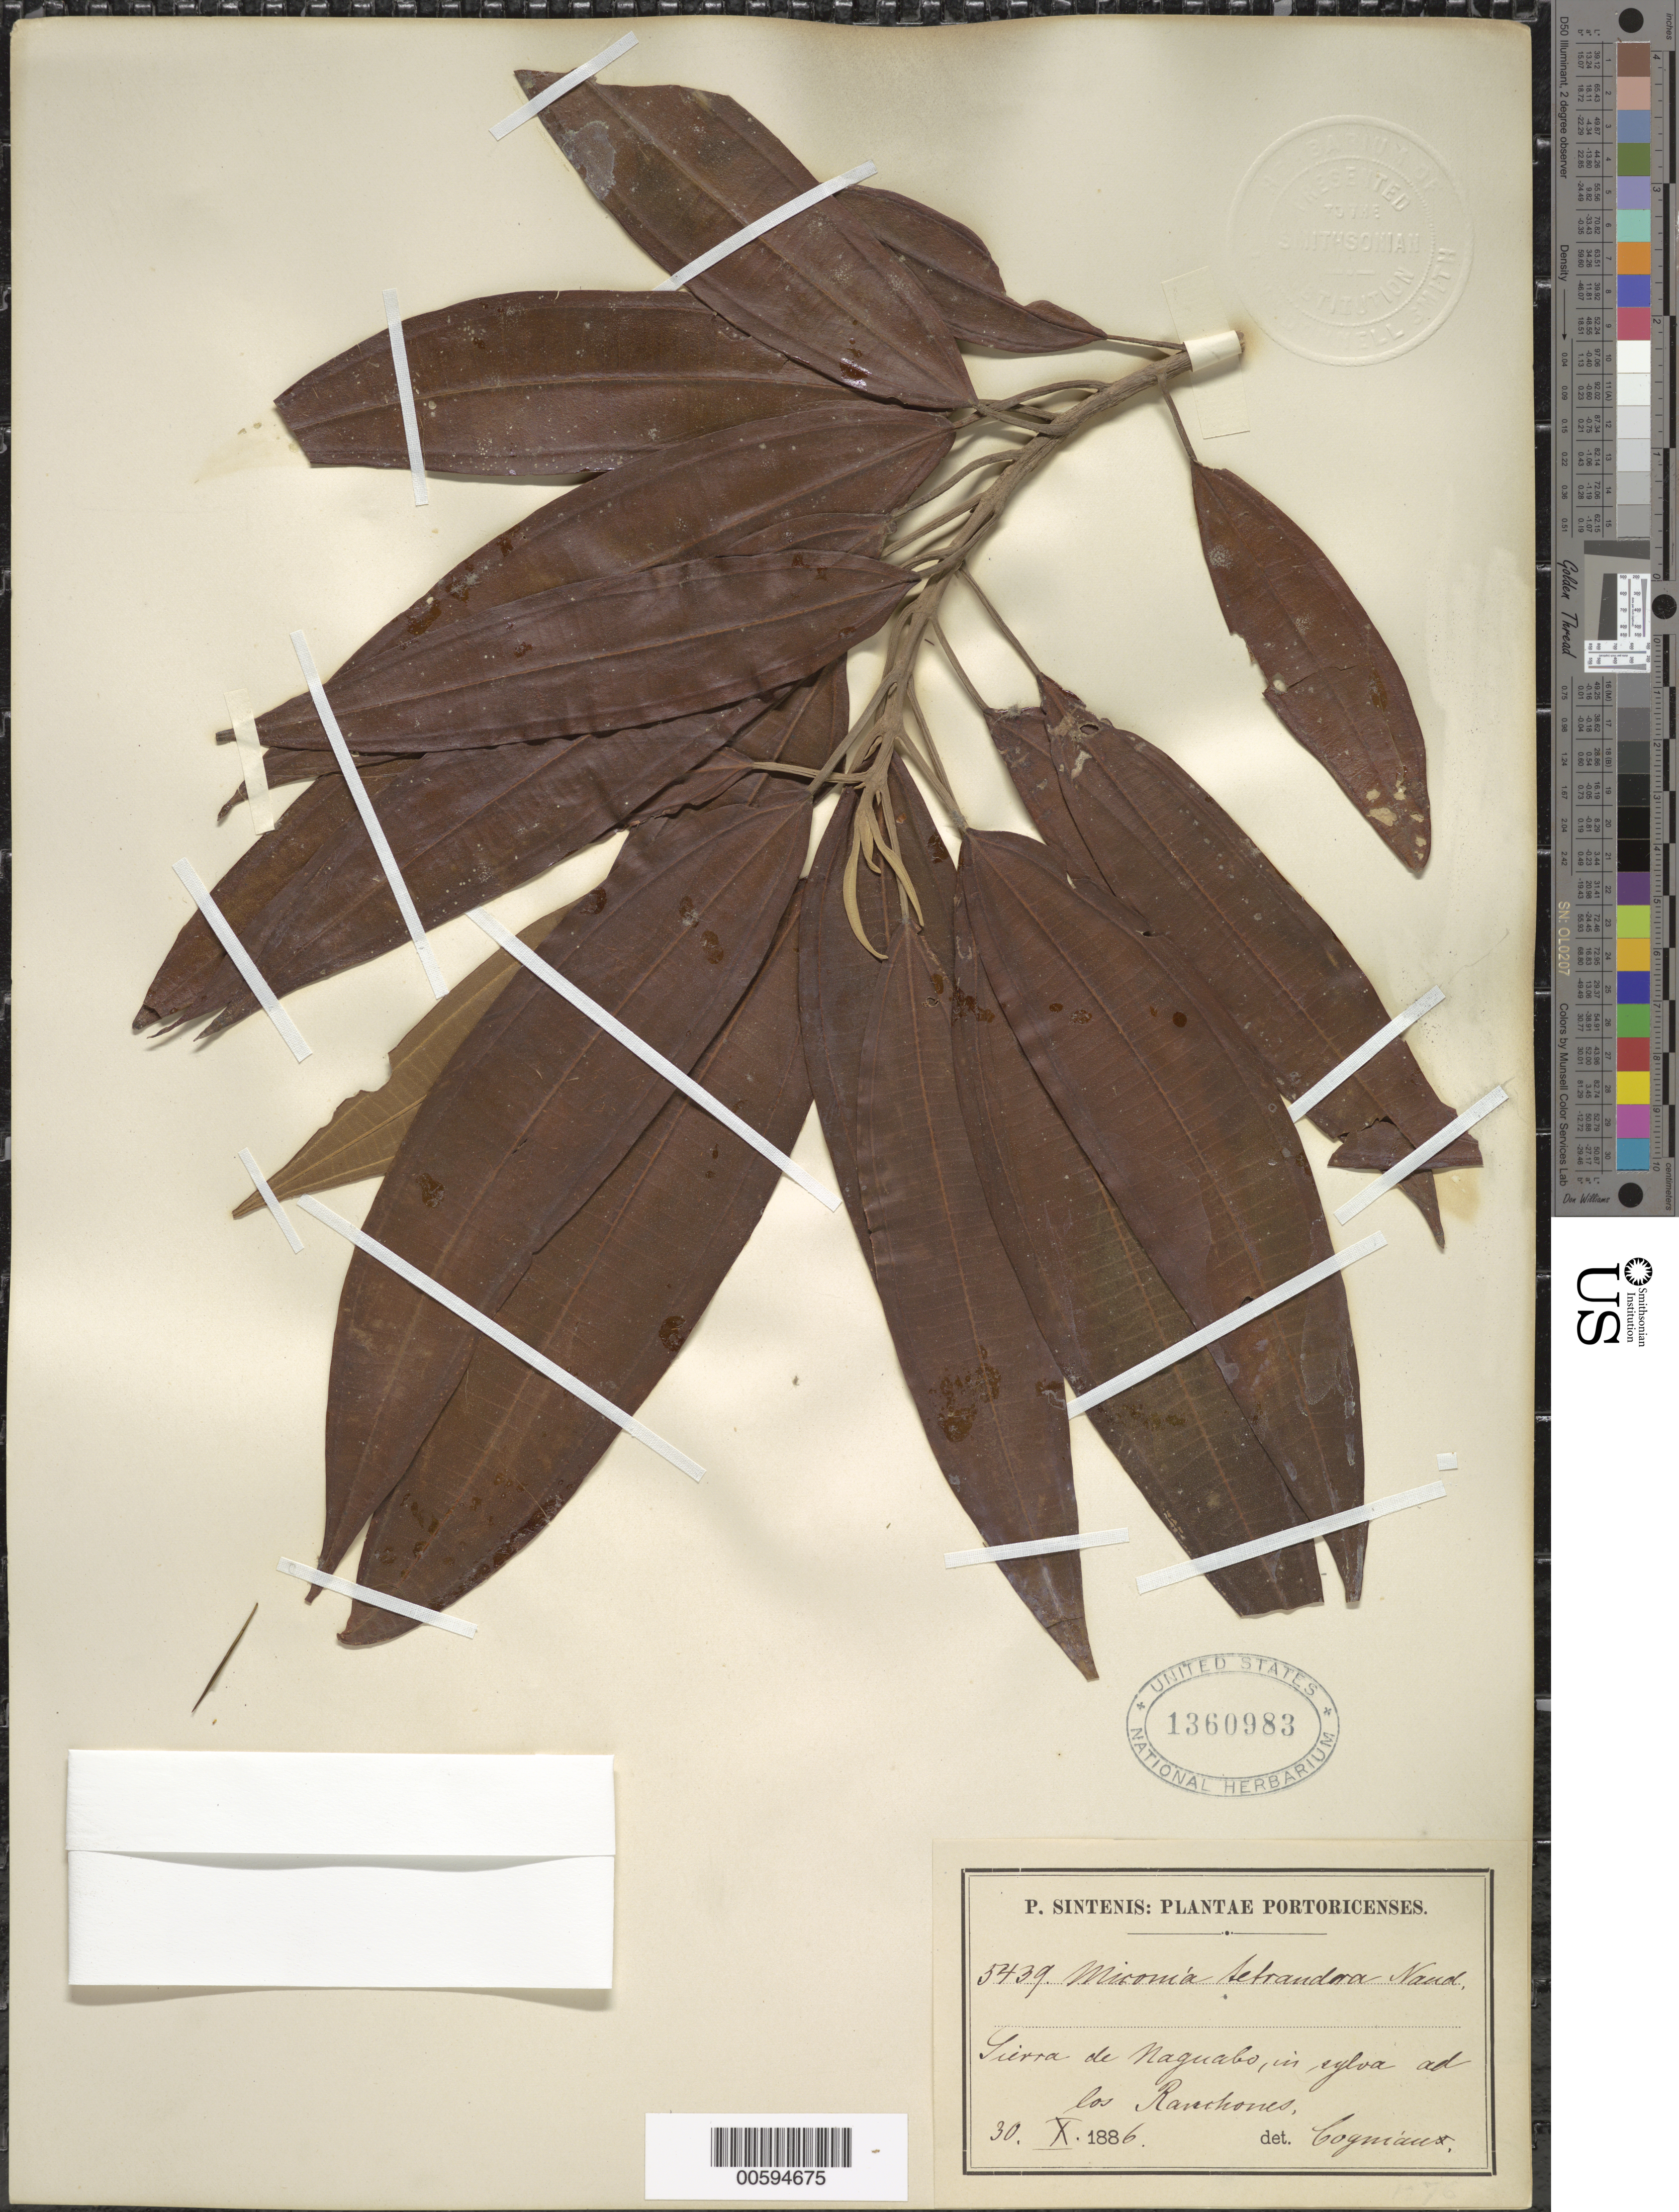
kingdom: Plantae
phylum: Tracheophyta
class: Magnoliopsida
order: Myrtales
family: Melastomataceae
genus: Miconia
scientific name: Miconia tetrandra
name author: (Sw.) D. Don ex G. Don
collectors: P. Sintenis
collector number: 5439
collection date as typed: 30 Oct 1886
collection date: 1886-10-30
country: Puerto Rico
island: Greater Antilles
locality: Sierra de Naguabo, in sylva ad los Ranchones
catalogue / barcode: US 1360983